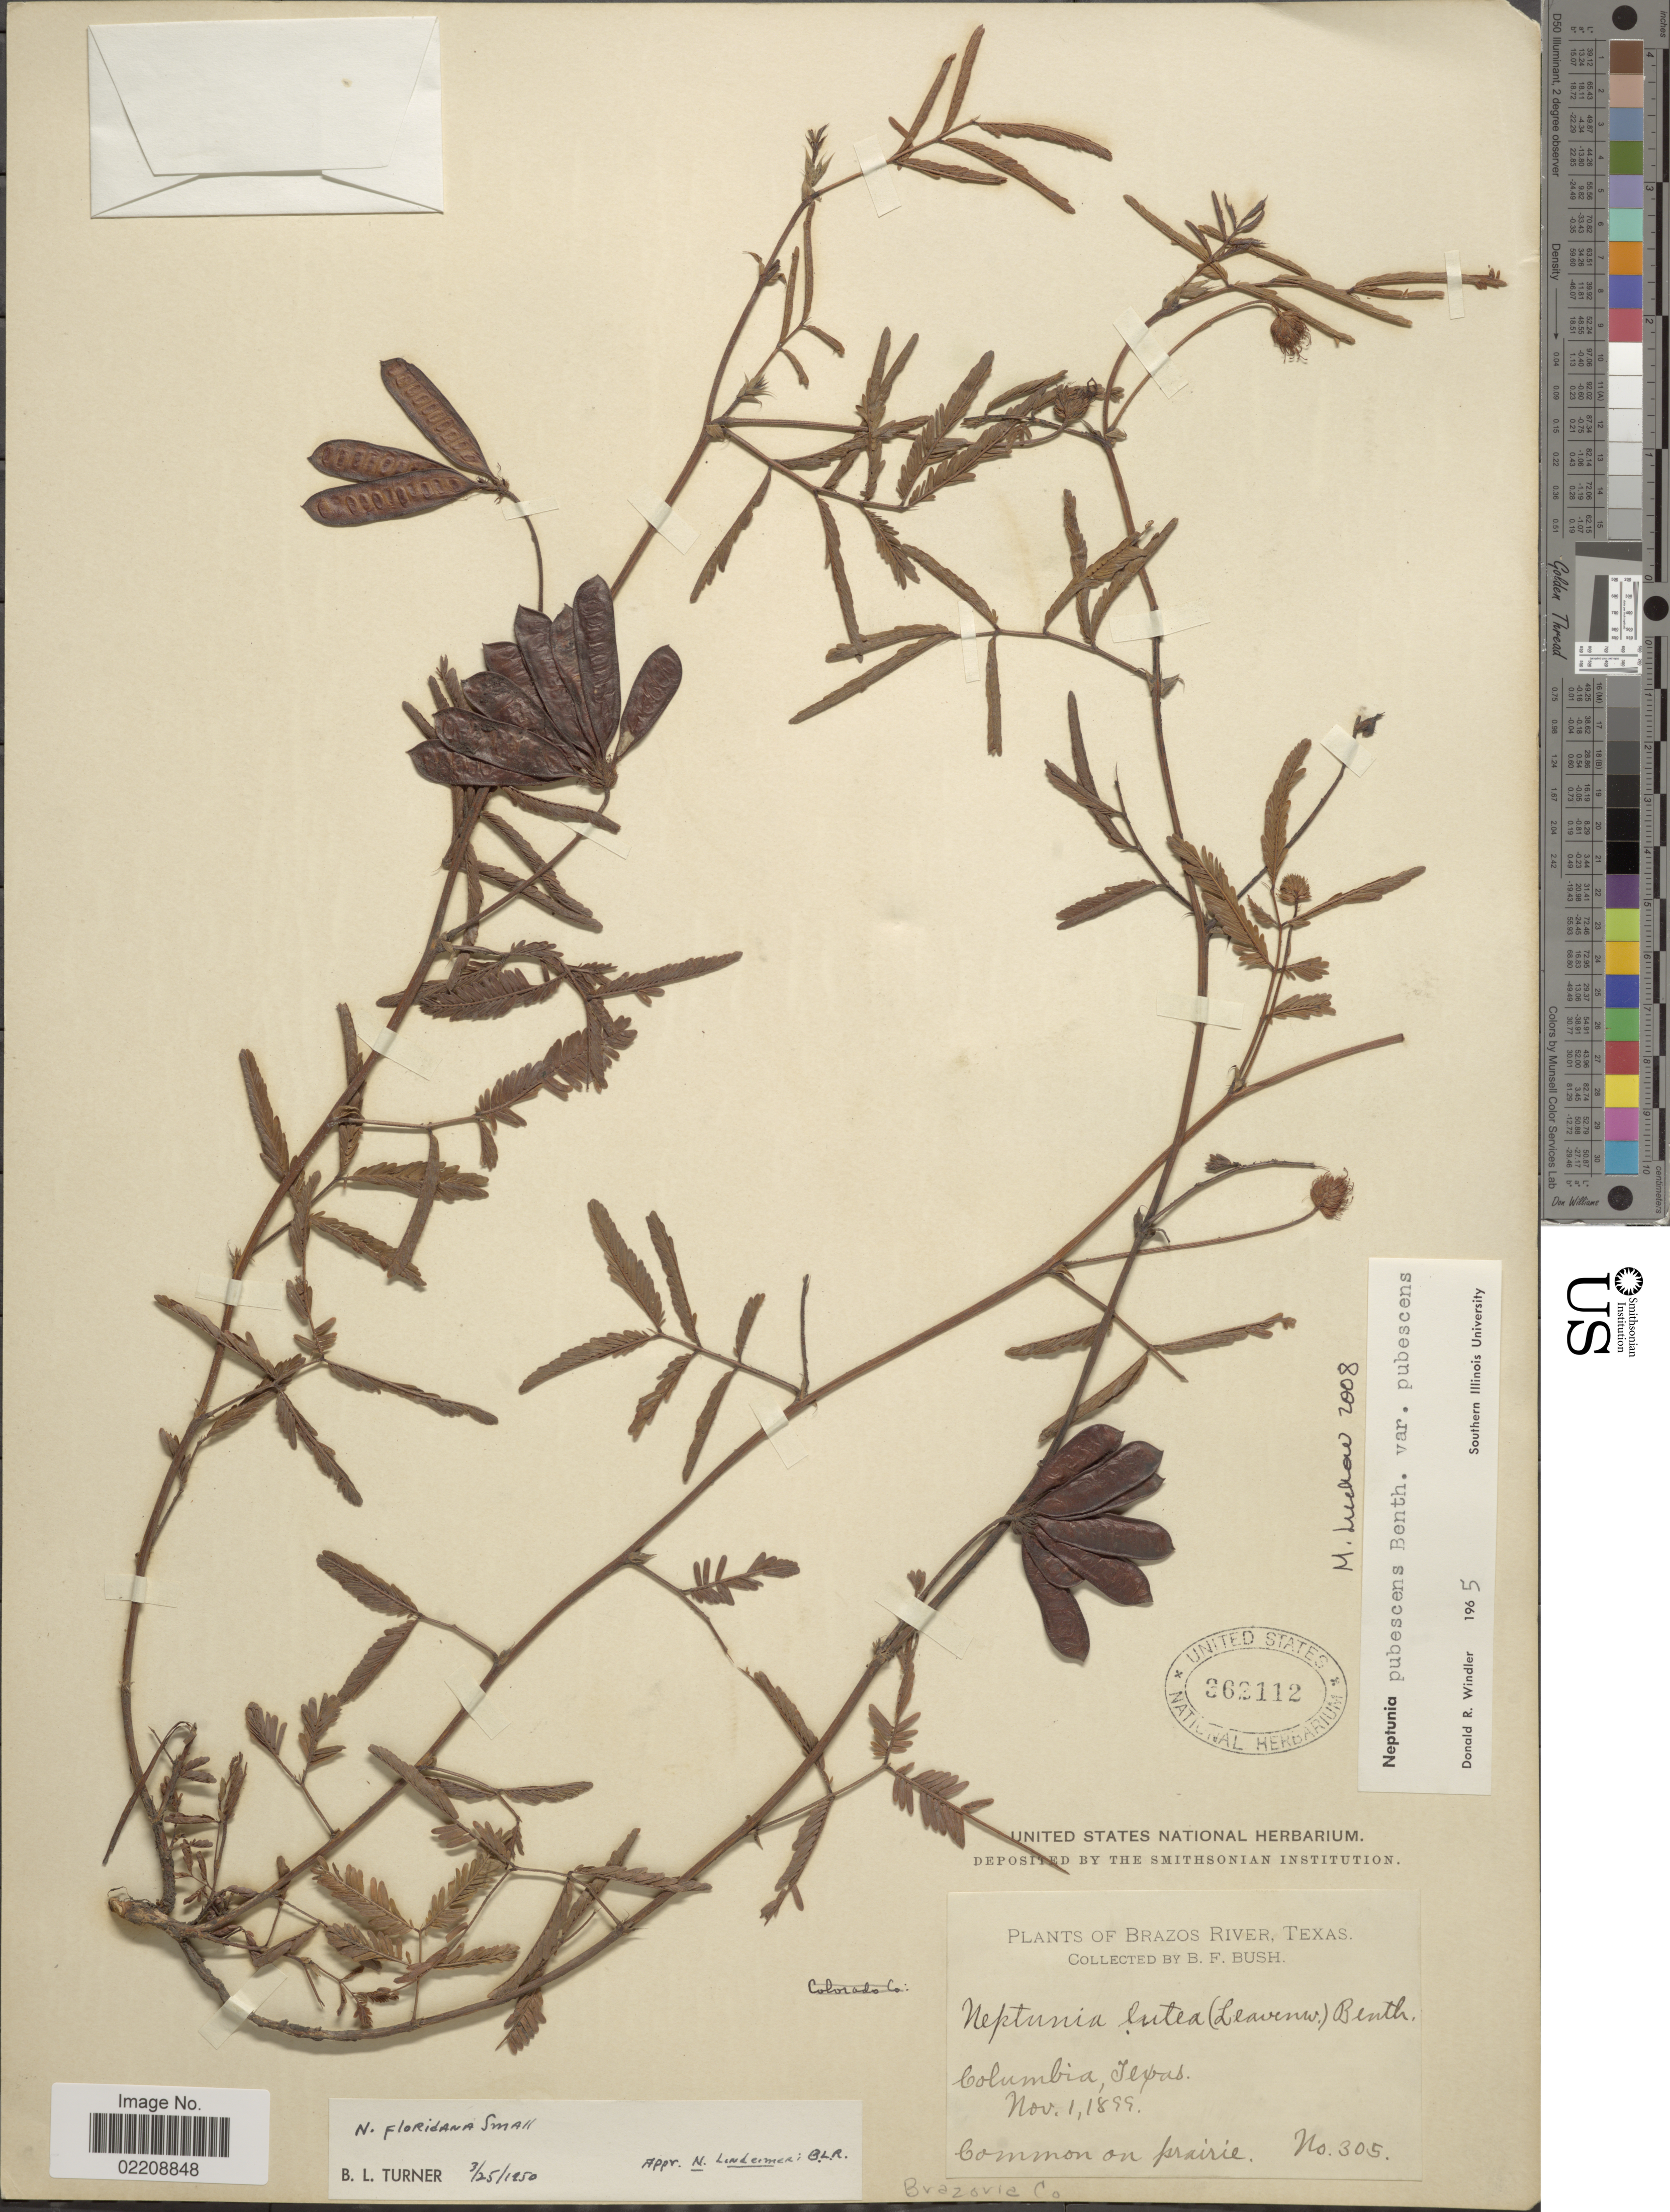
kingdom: Plantae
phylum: Tracheophyta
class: Magnoliopsida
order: Fabales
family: Fabaceae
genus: Neptunia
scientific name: Neptunia pubescens var. pubescens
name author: Benth.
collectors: B. F. Bush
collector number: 305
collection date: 1899-11-01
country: United States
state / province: Texas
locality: Brazos River, Columbia, Brazoric Co.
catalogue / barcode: US 362112